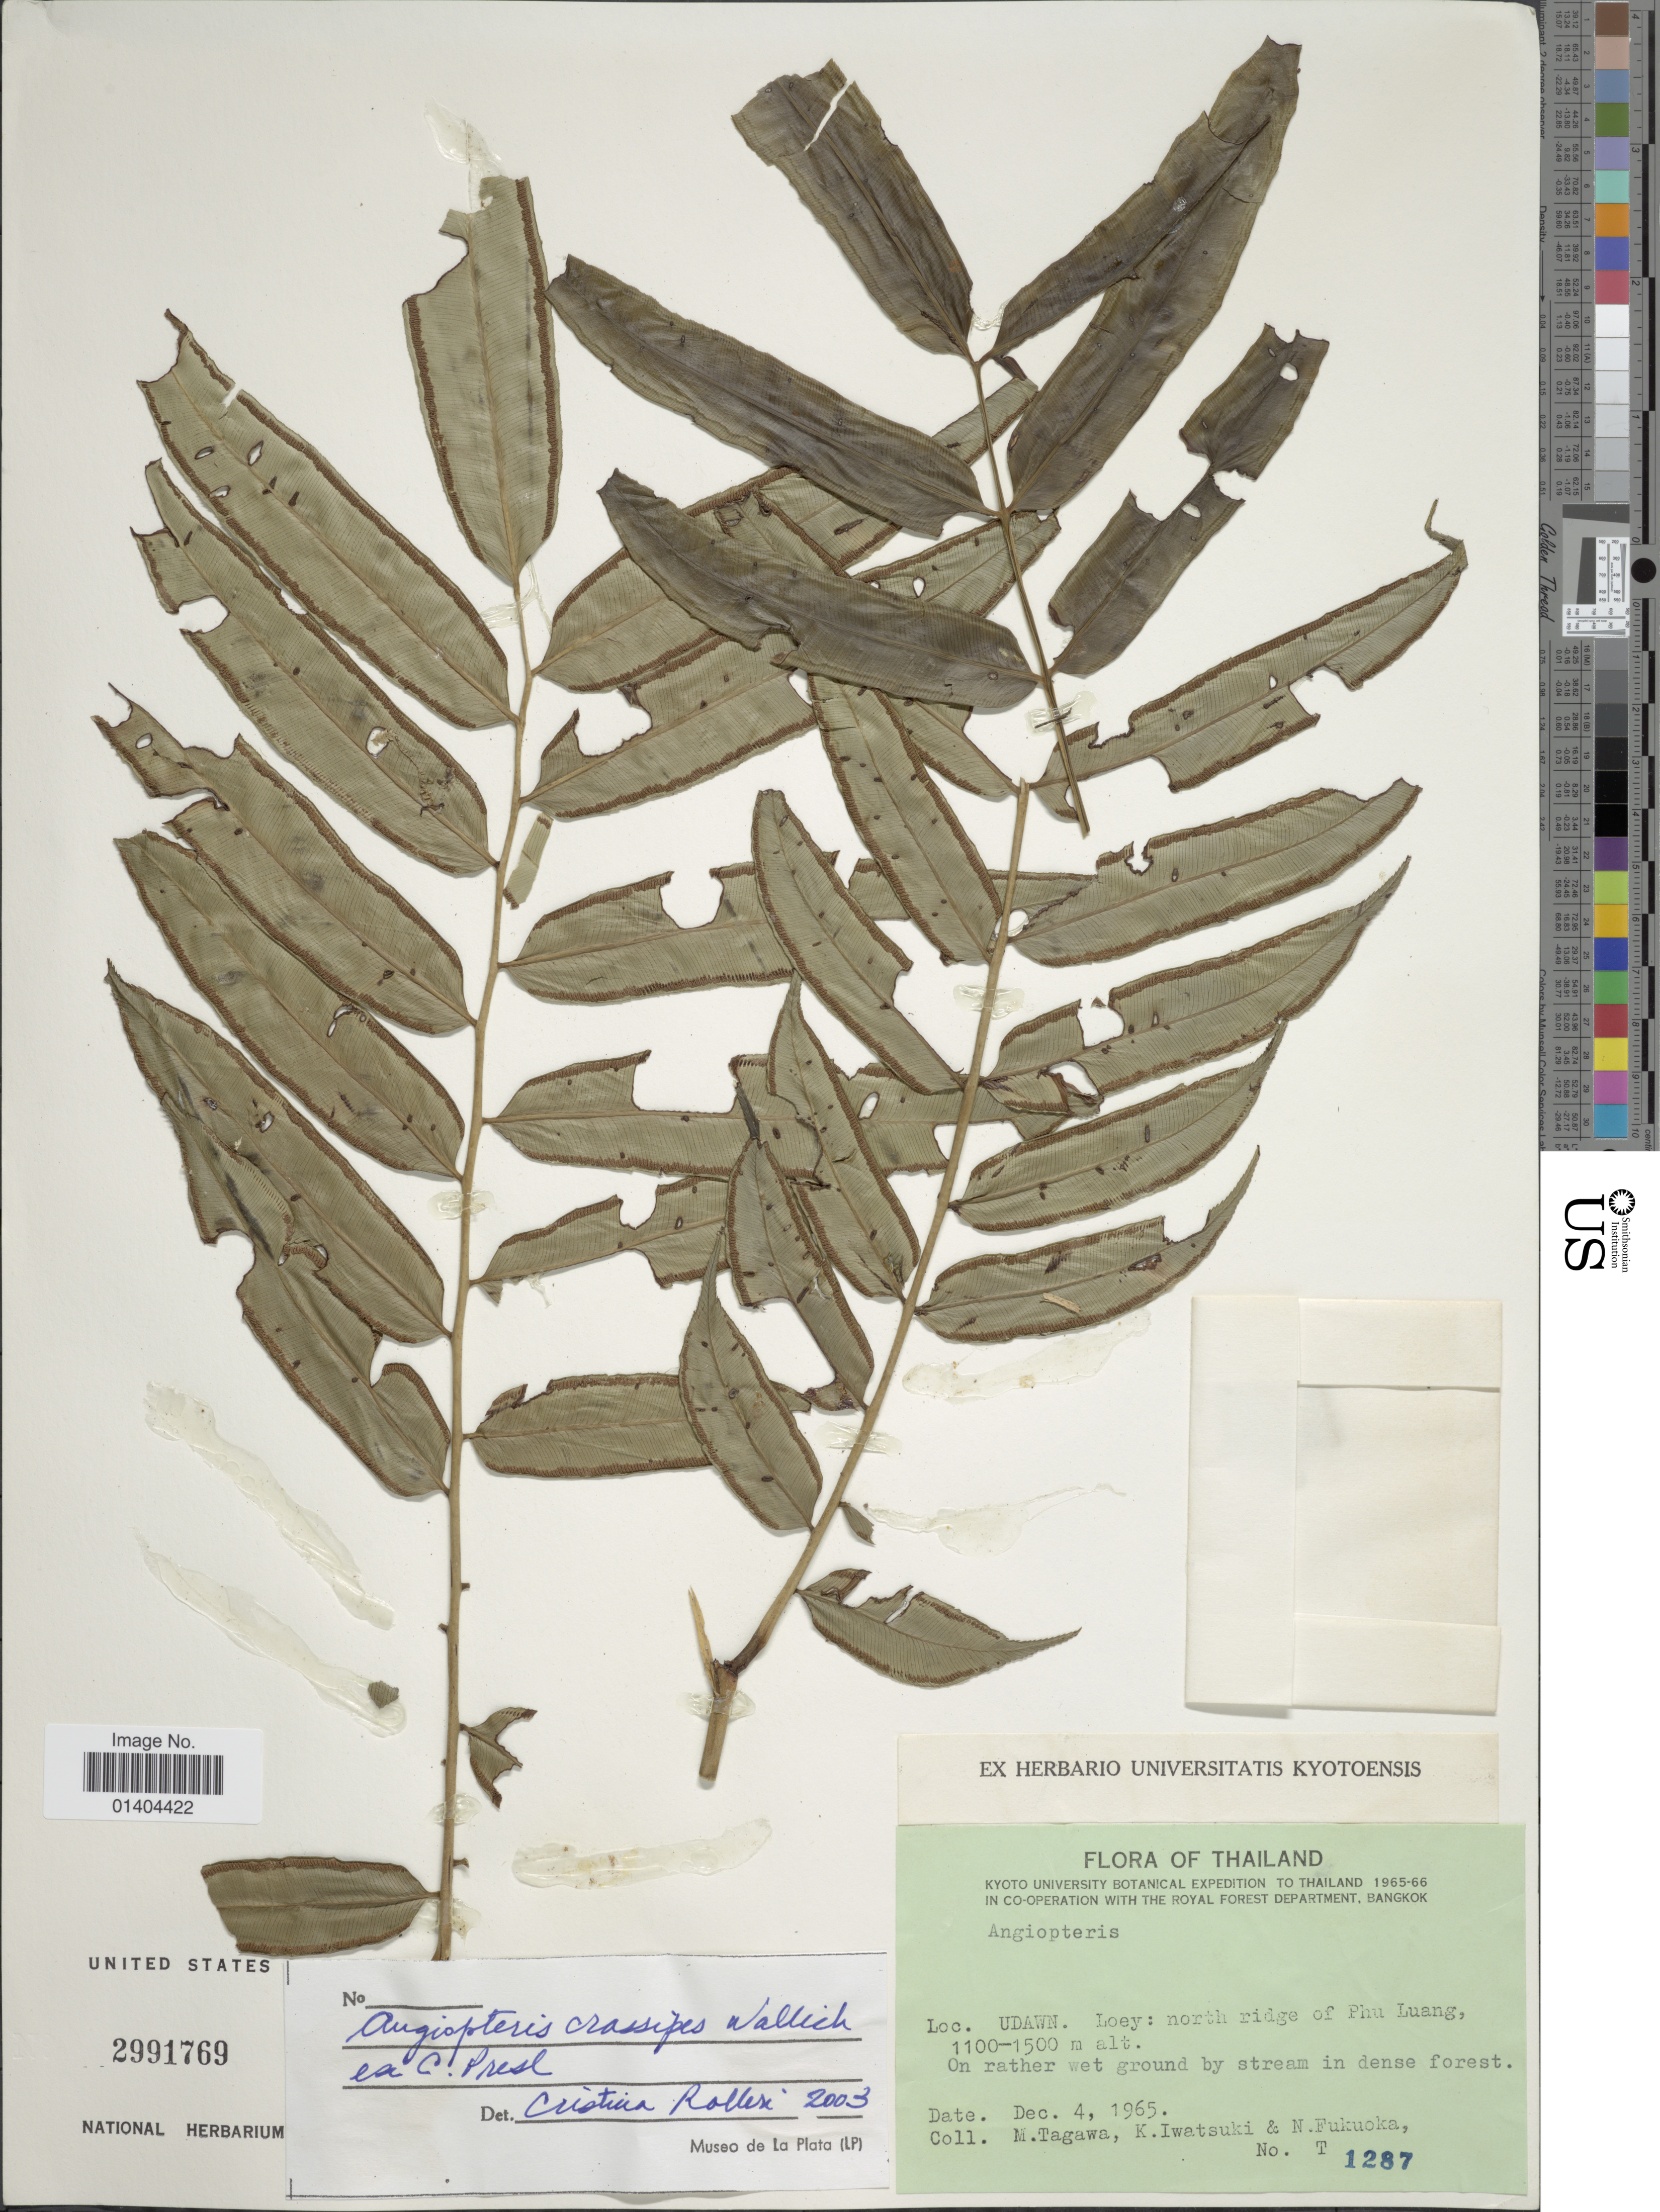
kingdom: Plantae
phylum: Tracheophyta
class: Polypodiopsida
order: Marattiales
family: Marattiaceae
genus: Angiopteris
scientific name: Angiopteris crassipes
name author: Wall. ex C. Presl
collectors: M. Tagawa, K. Iwatsuki & N. Fukuoka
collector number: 1287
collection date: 1965-12-04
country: Thailand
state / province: Loei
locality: Udawn, Loey: north ridge of Phu Luang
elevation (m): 1100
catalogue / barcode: US 2991769